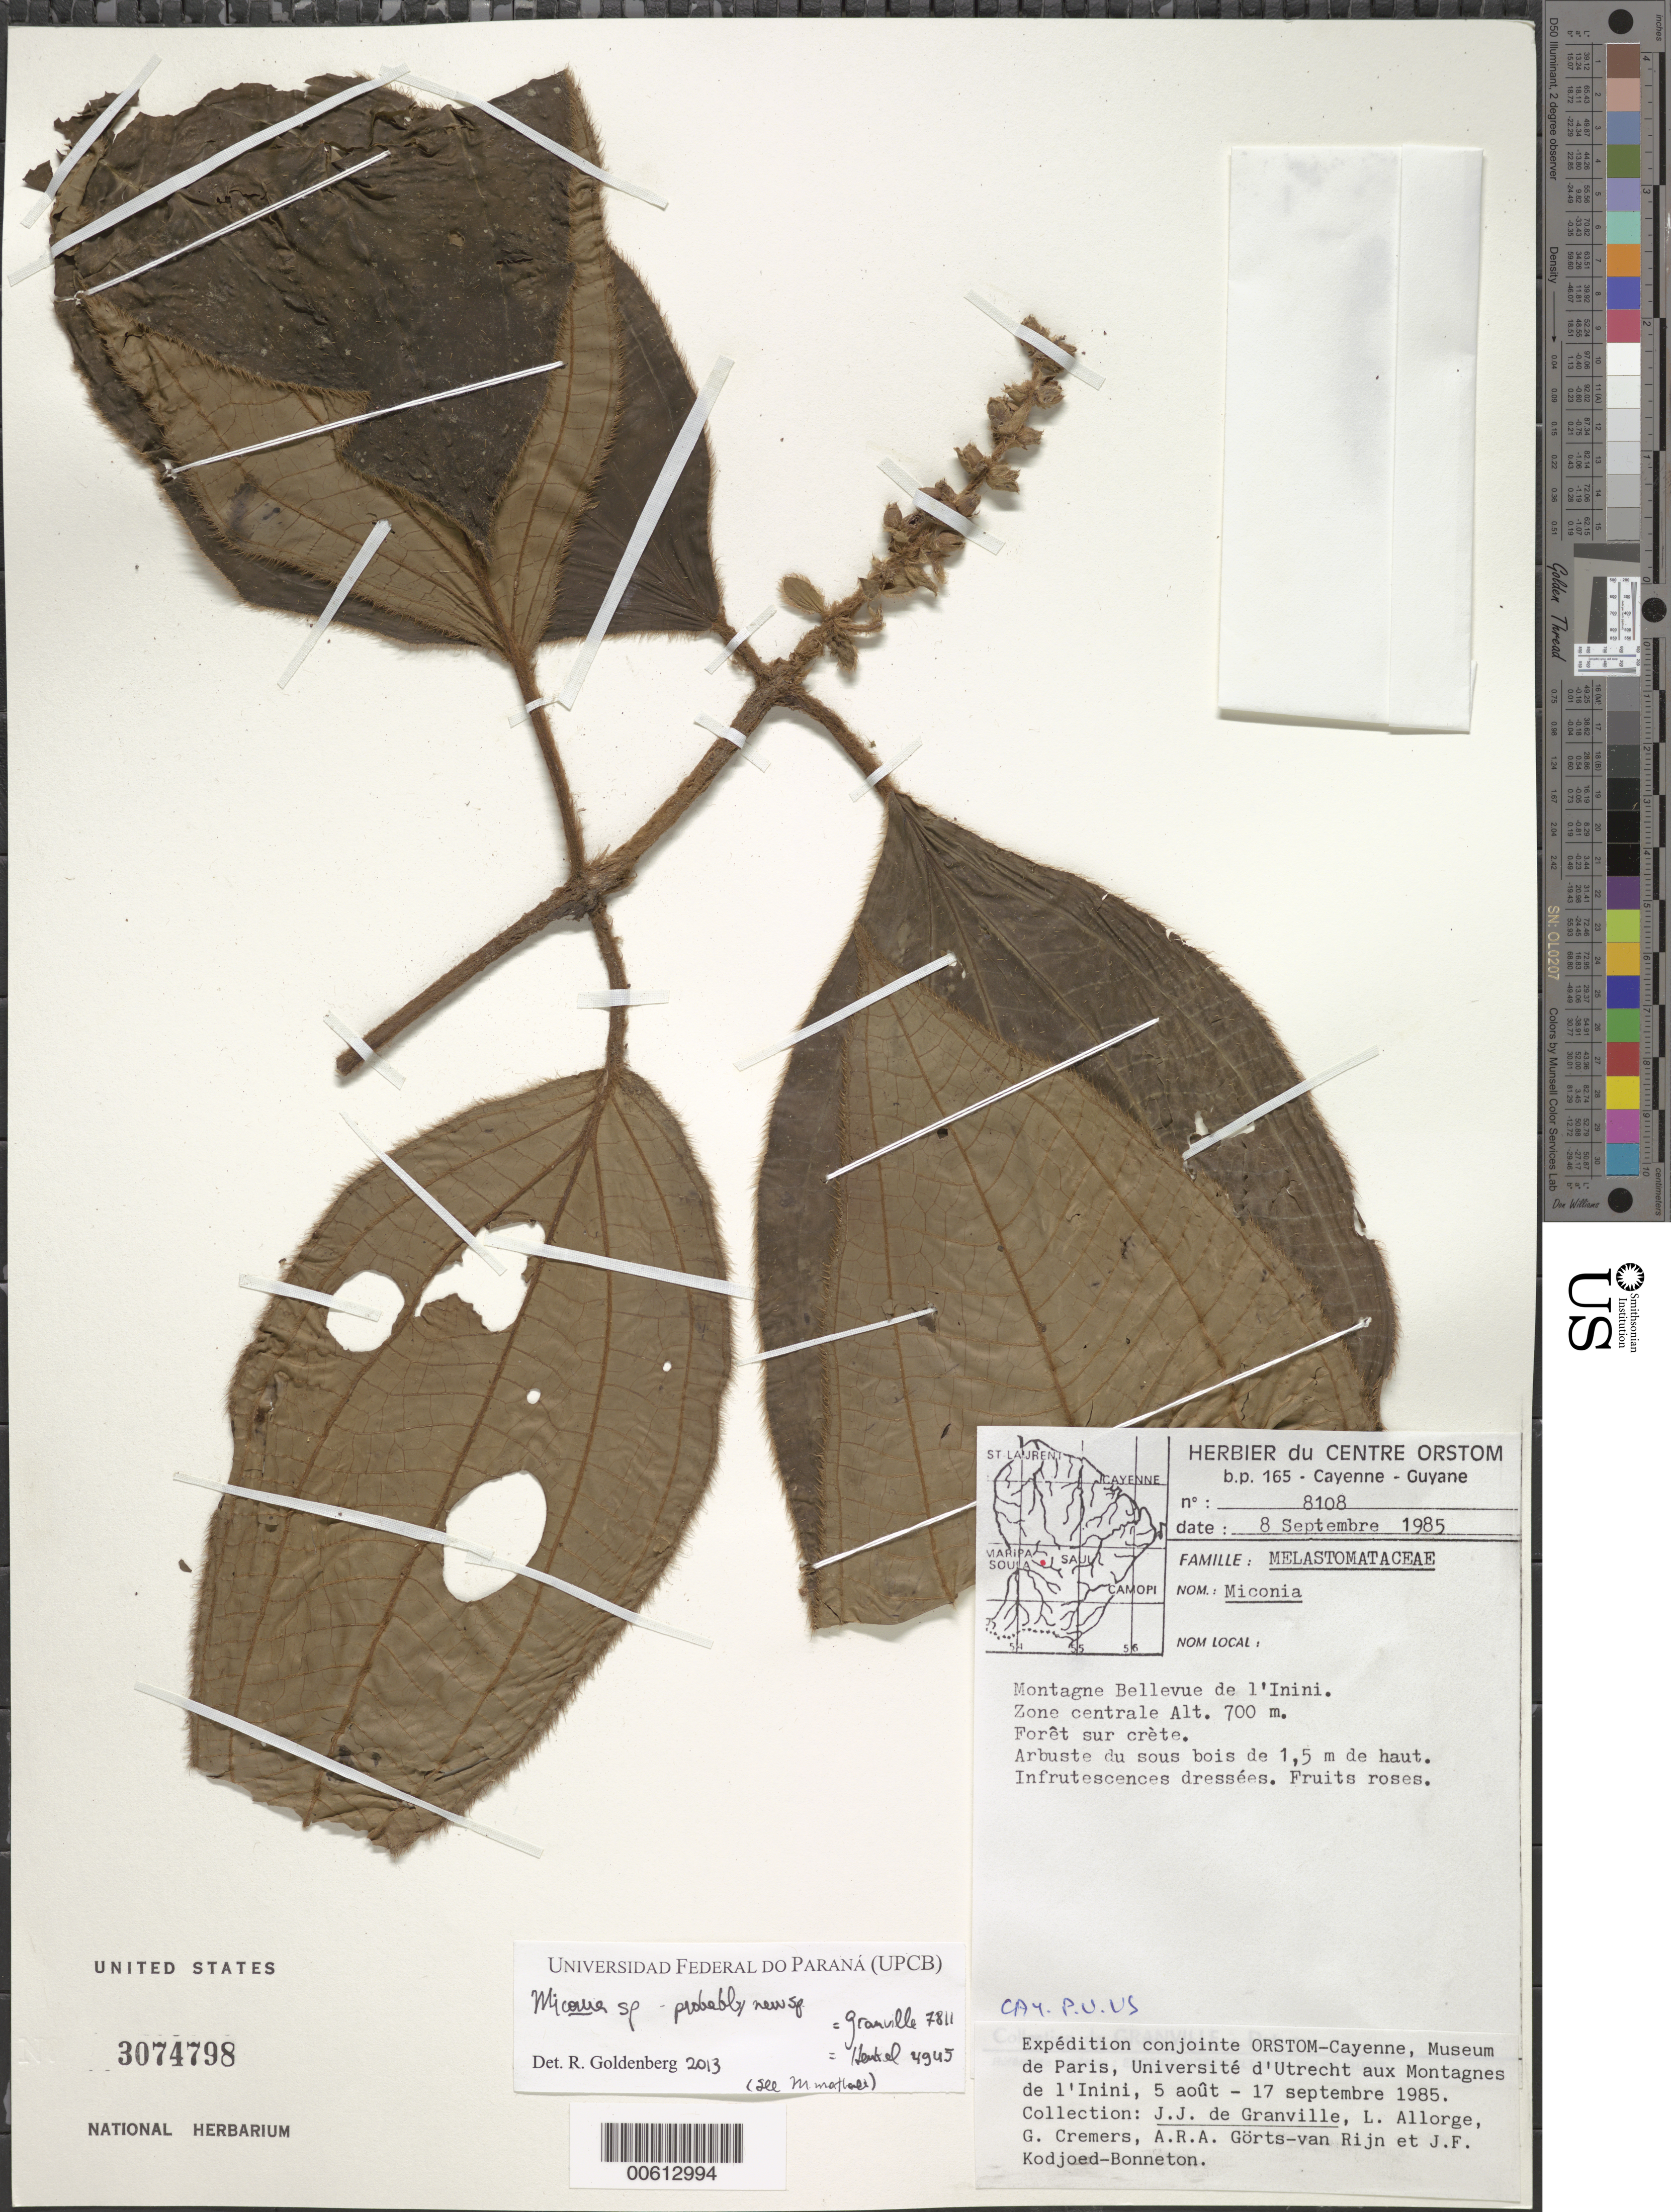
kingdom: Plantae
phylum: Tracheophyta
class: Magnoliopsida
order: Myrtales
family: Melastomataceae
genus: Miconia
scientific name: Miconia sp.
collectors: J.-J. de Granville, L. Allorge, G. Cremers, A. .R. A. Görts-van Rijn & J. Kodjoed-Bonneton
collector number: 8108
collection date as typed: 8-Sep-85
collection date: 1985-09-08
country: French Guiana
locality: Montagnes Bellevue de l'Inini, zone centrale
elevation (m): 700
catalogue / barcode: US 3074798